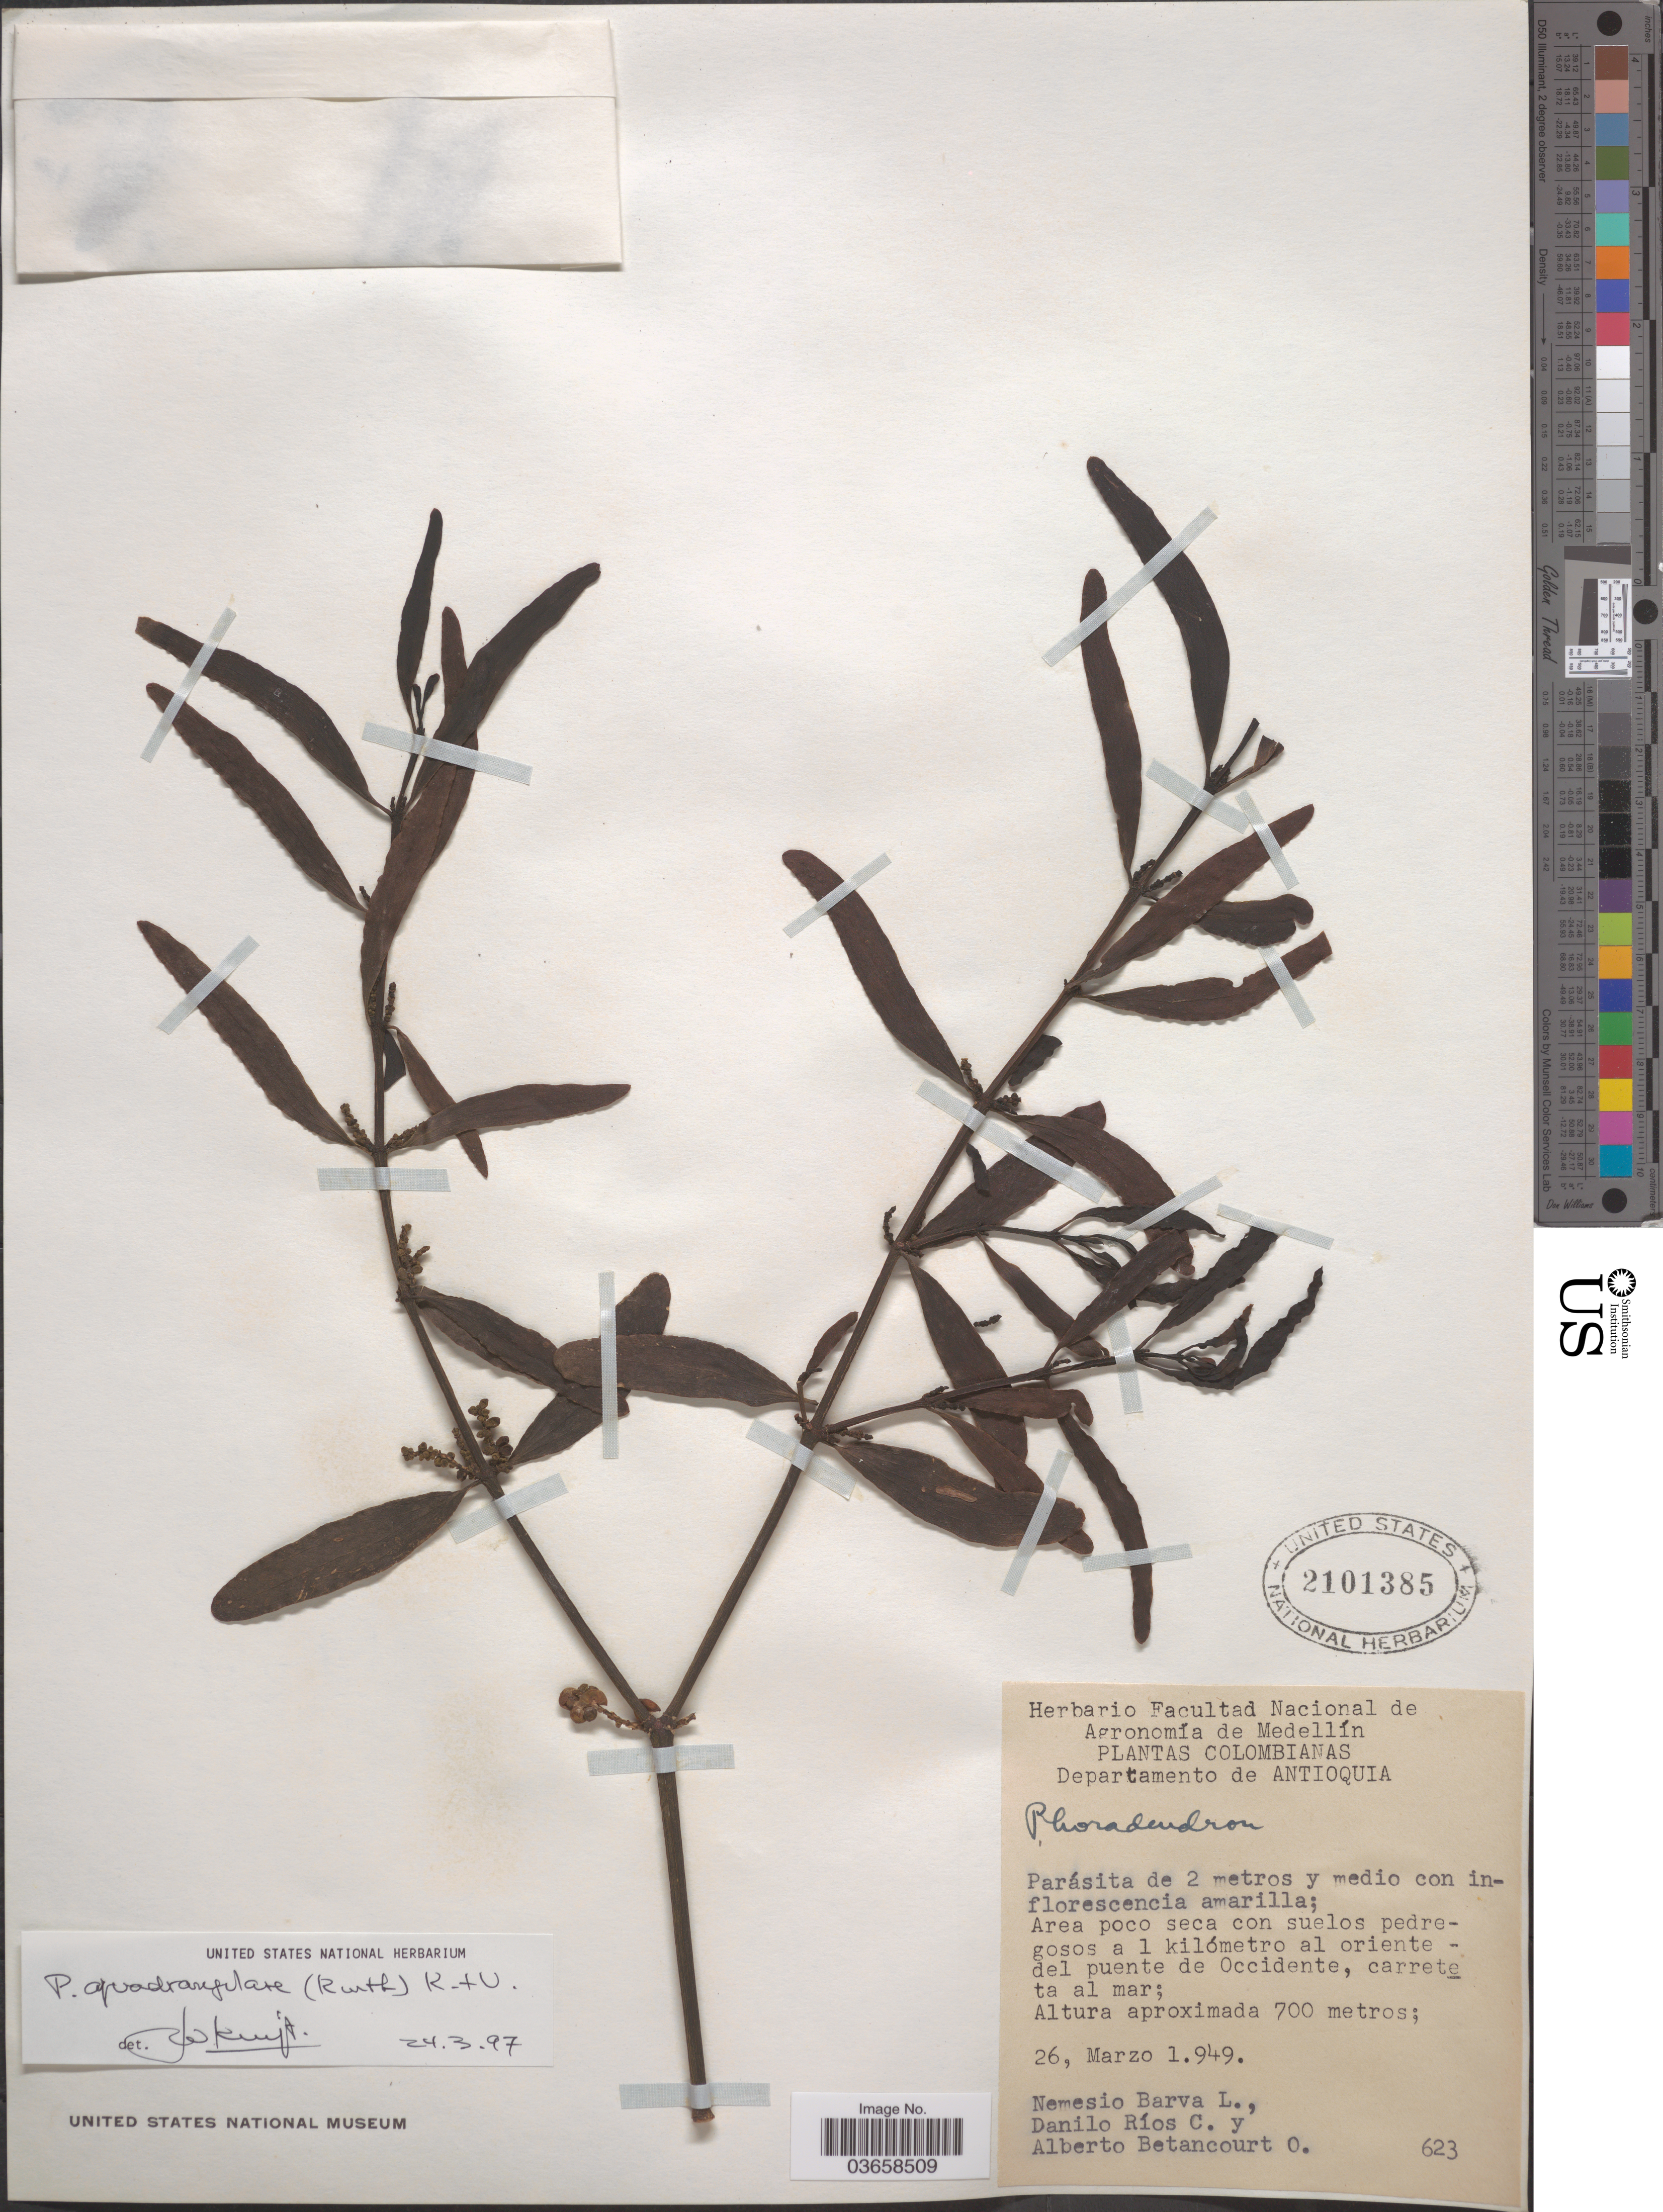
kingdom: Plantae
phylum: Tracheophyta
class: Magnoliopsida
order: Santalales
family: Viscaceae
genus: Phoradendron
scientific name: Phoradendron quadrangulare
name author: (Kunth) Griseb.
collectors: N. Lopez, D. Rios C. & A. Betancourt O.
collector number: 623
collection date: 1949-03-26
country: Colombia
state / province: Antioquia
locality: Departamento de Antioquia. Area poco seca con suelos pedregosos a 1 kilómetro al oriente del puente de Occidente, carretera al mar.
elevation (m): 700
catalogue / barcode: US 2101385